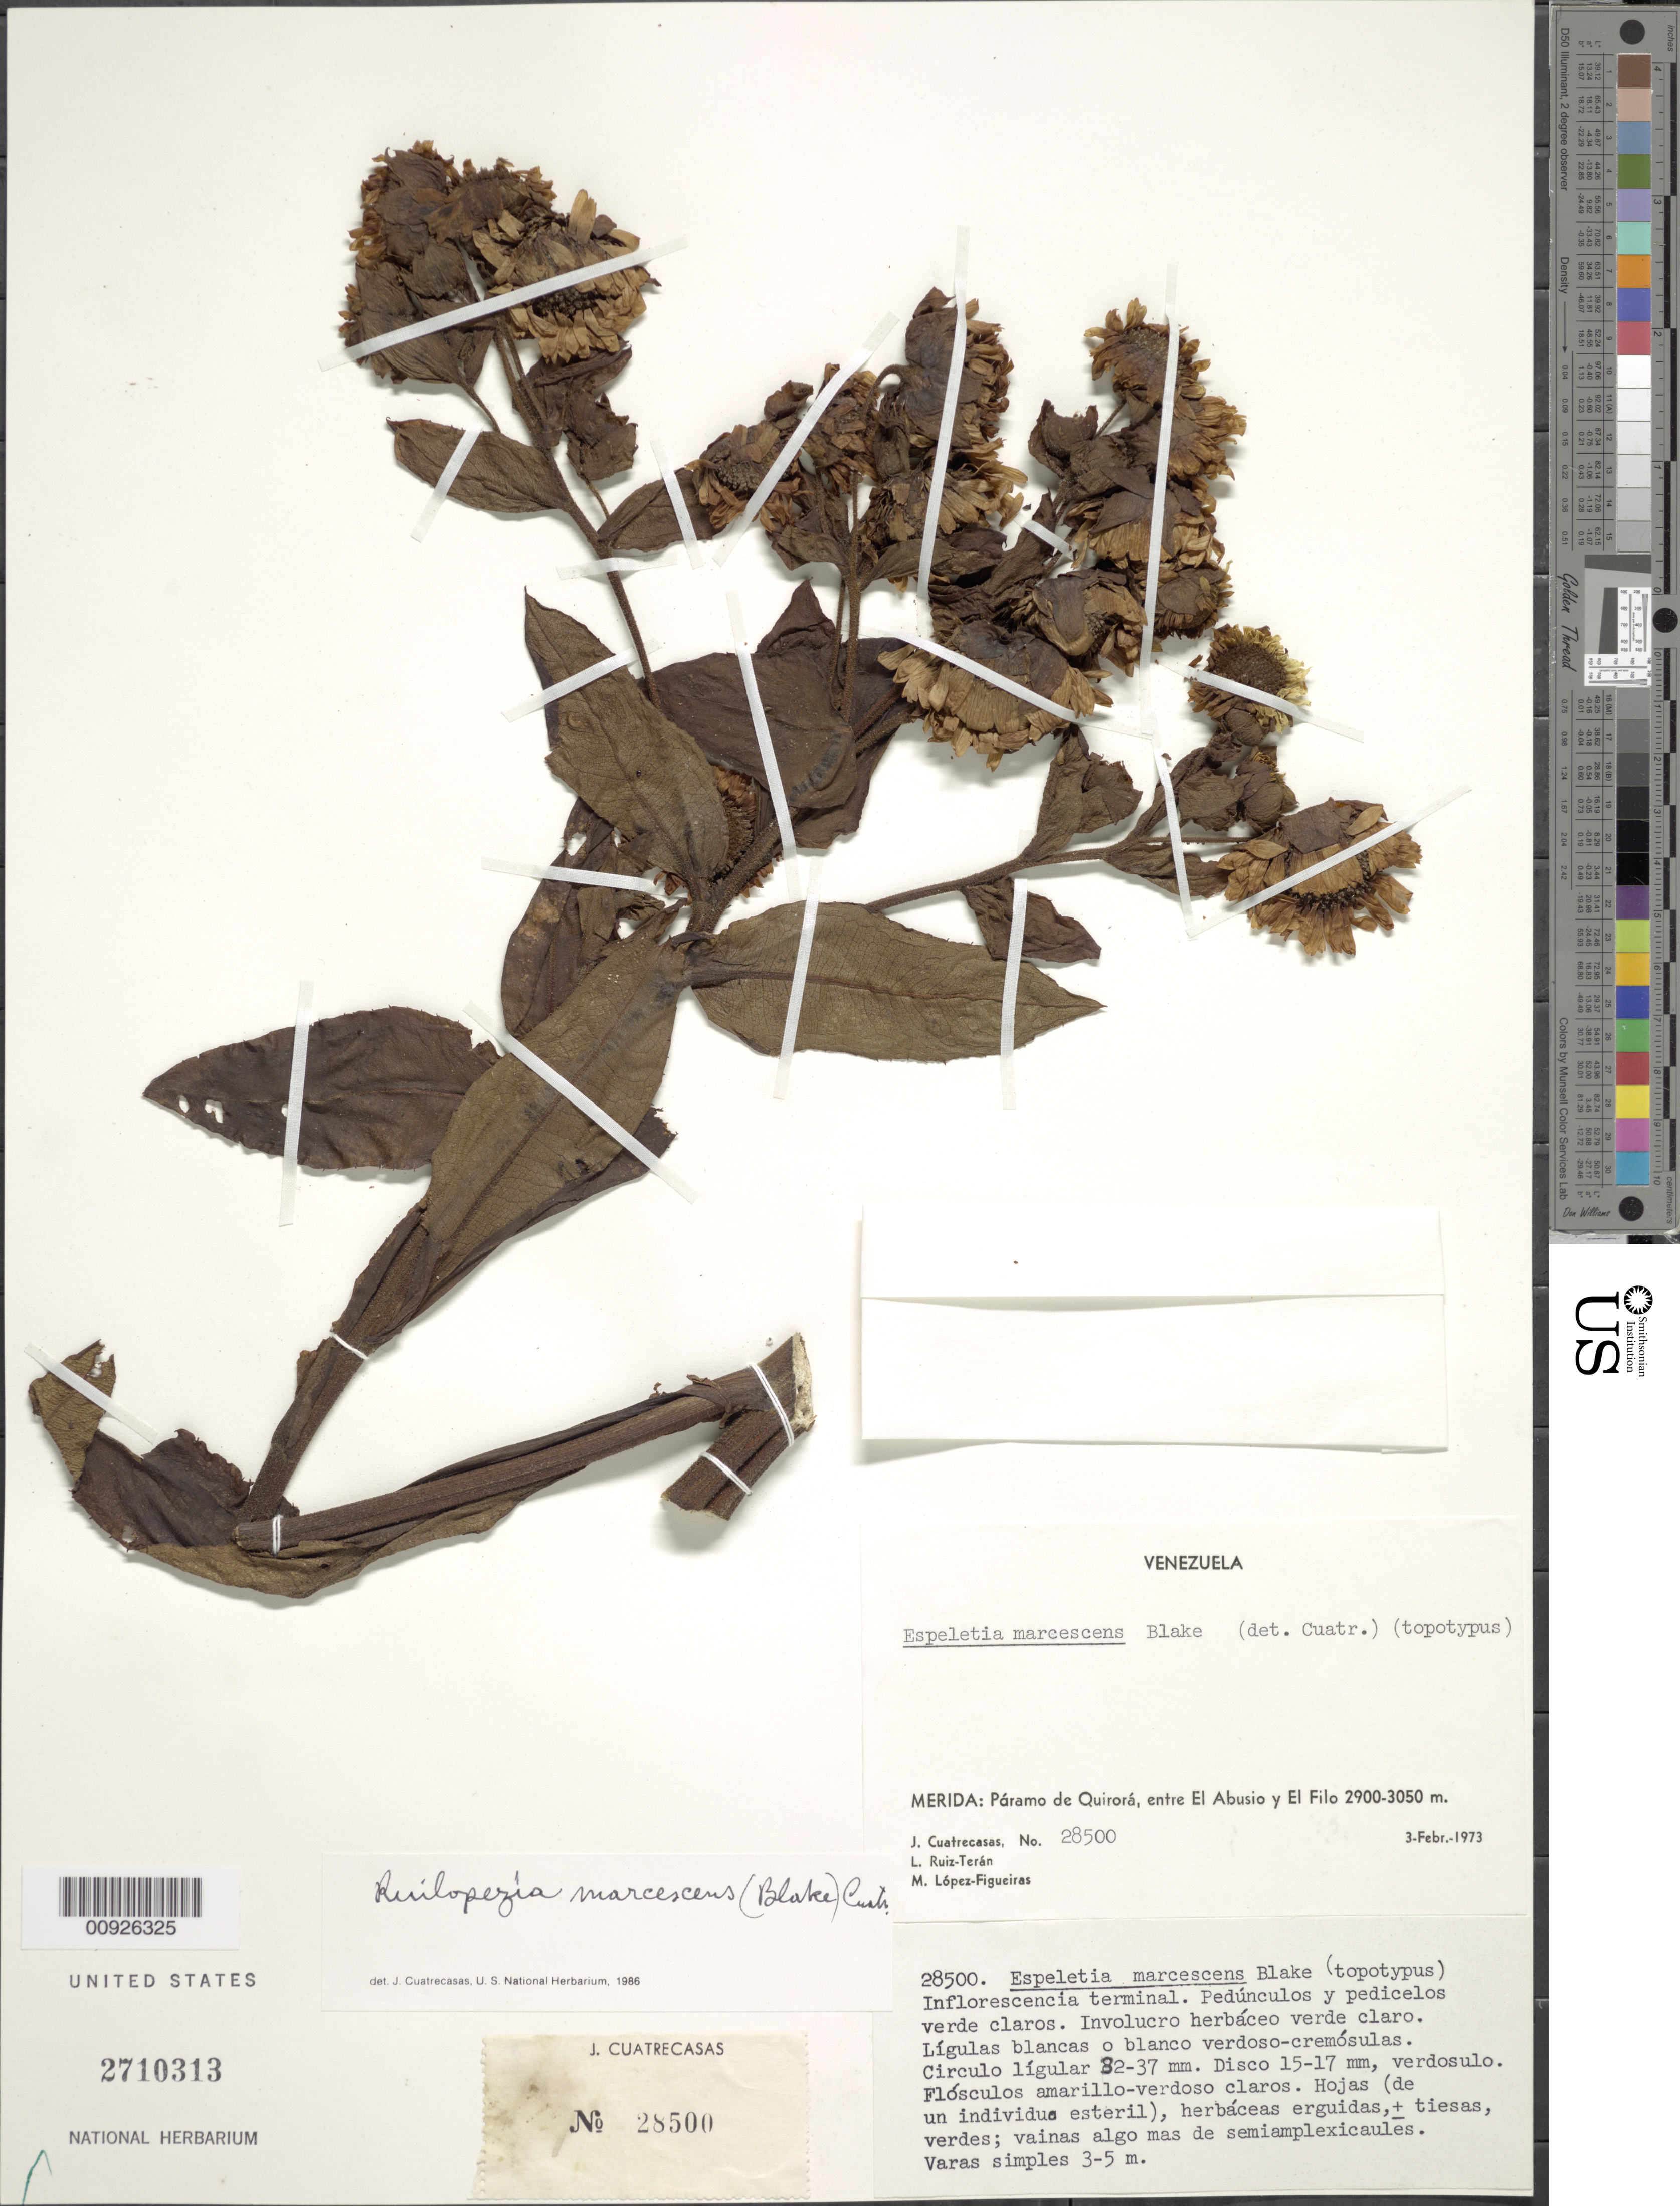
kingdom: Plantae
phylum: Tracheophyta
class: Magnoliopsida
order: Asterales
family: Asteraceae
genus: Ruilopezia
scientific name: Ruilopezia marcescens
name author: (S.F. Blake) Cuatrec.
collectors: J. Cuatrecasas, L. E. Ruíz-Terán & M. López Figueiras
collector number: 28500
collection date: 1973-02-03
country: Venezuela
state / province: Mérida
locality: P. de Quirorá (o de Chacantá). Entre el Abusio y El Filo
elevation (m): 2900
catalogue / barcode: US 2710313